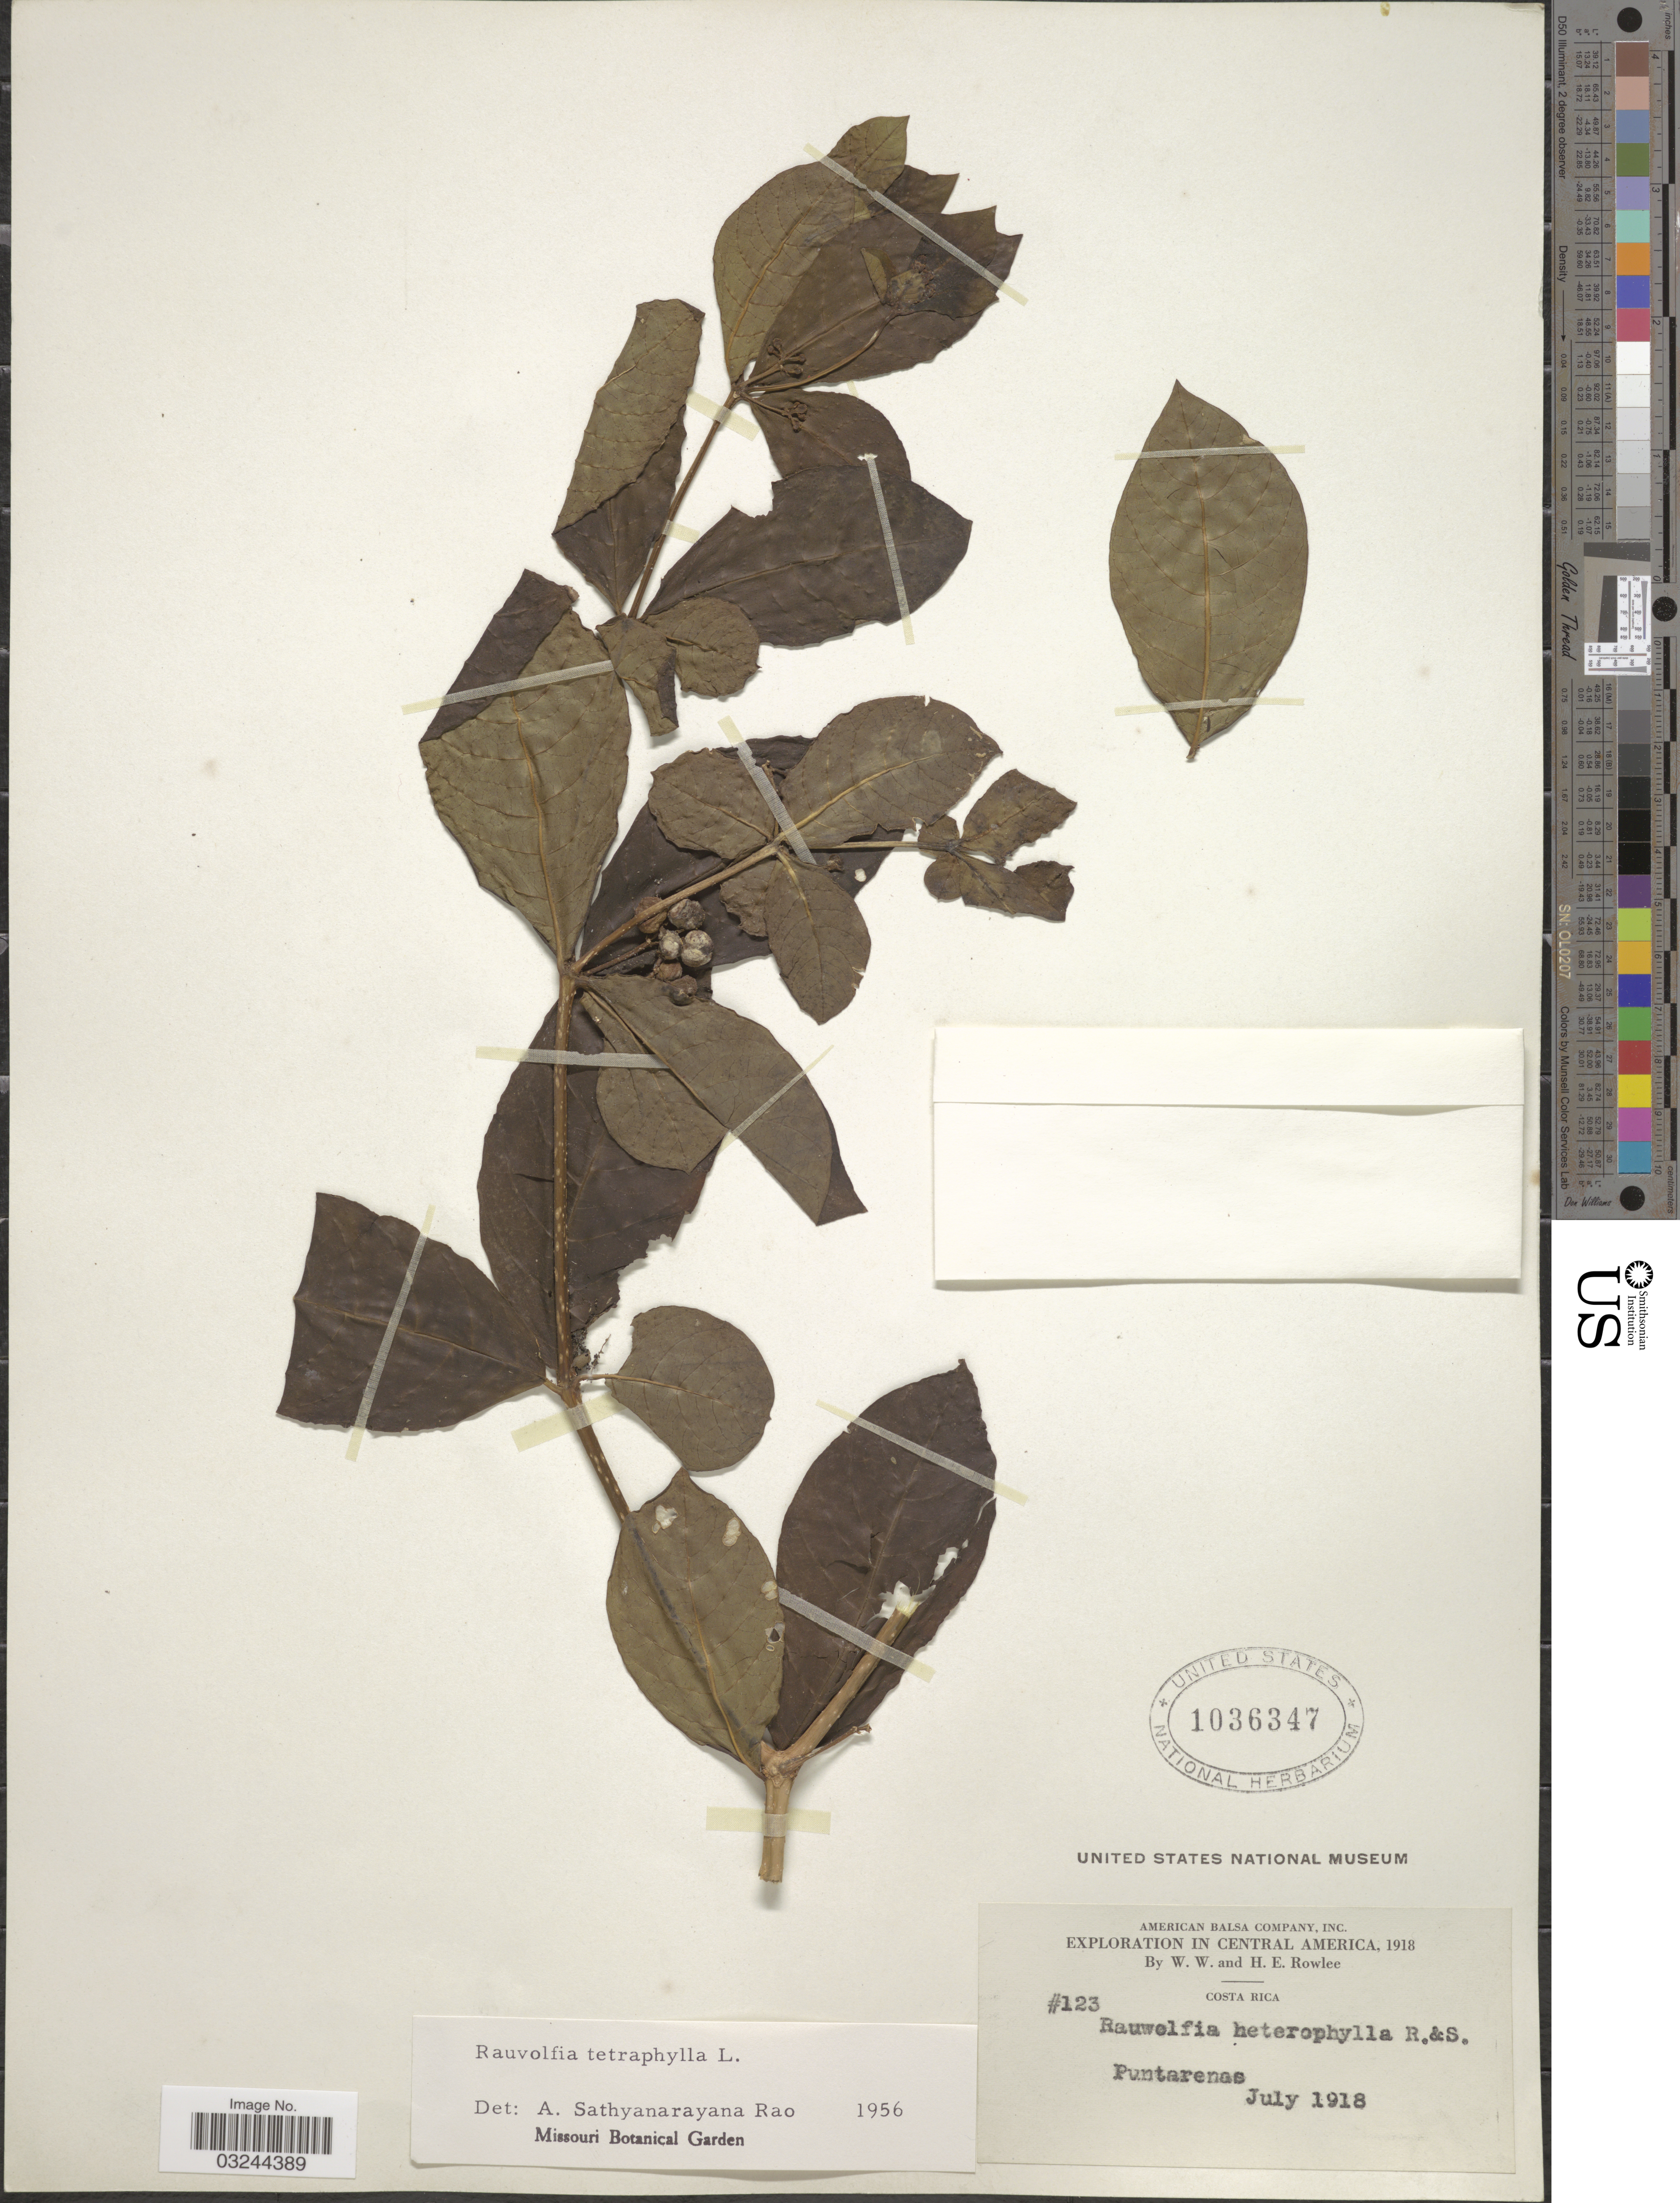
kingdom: Plantae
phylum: Tracheophyta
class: Magnoliopsida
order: Gentianales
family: Apocynaceae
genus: Rauvolfia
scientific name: Rauvolfia tetraphylla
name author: L.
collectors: W. W. Rowlee & H. E. Rowlee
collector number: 123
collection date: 1918-07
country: Costa Rica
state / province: Puntarenas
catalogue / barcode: US 1036347